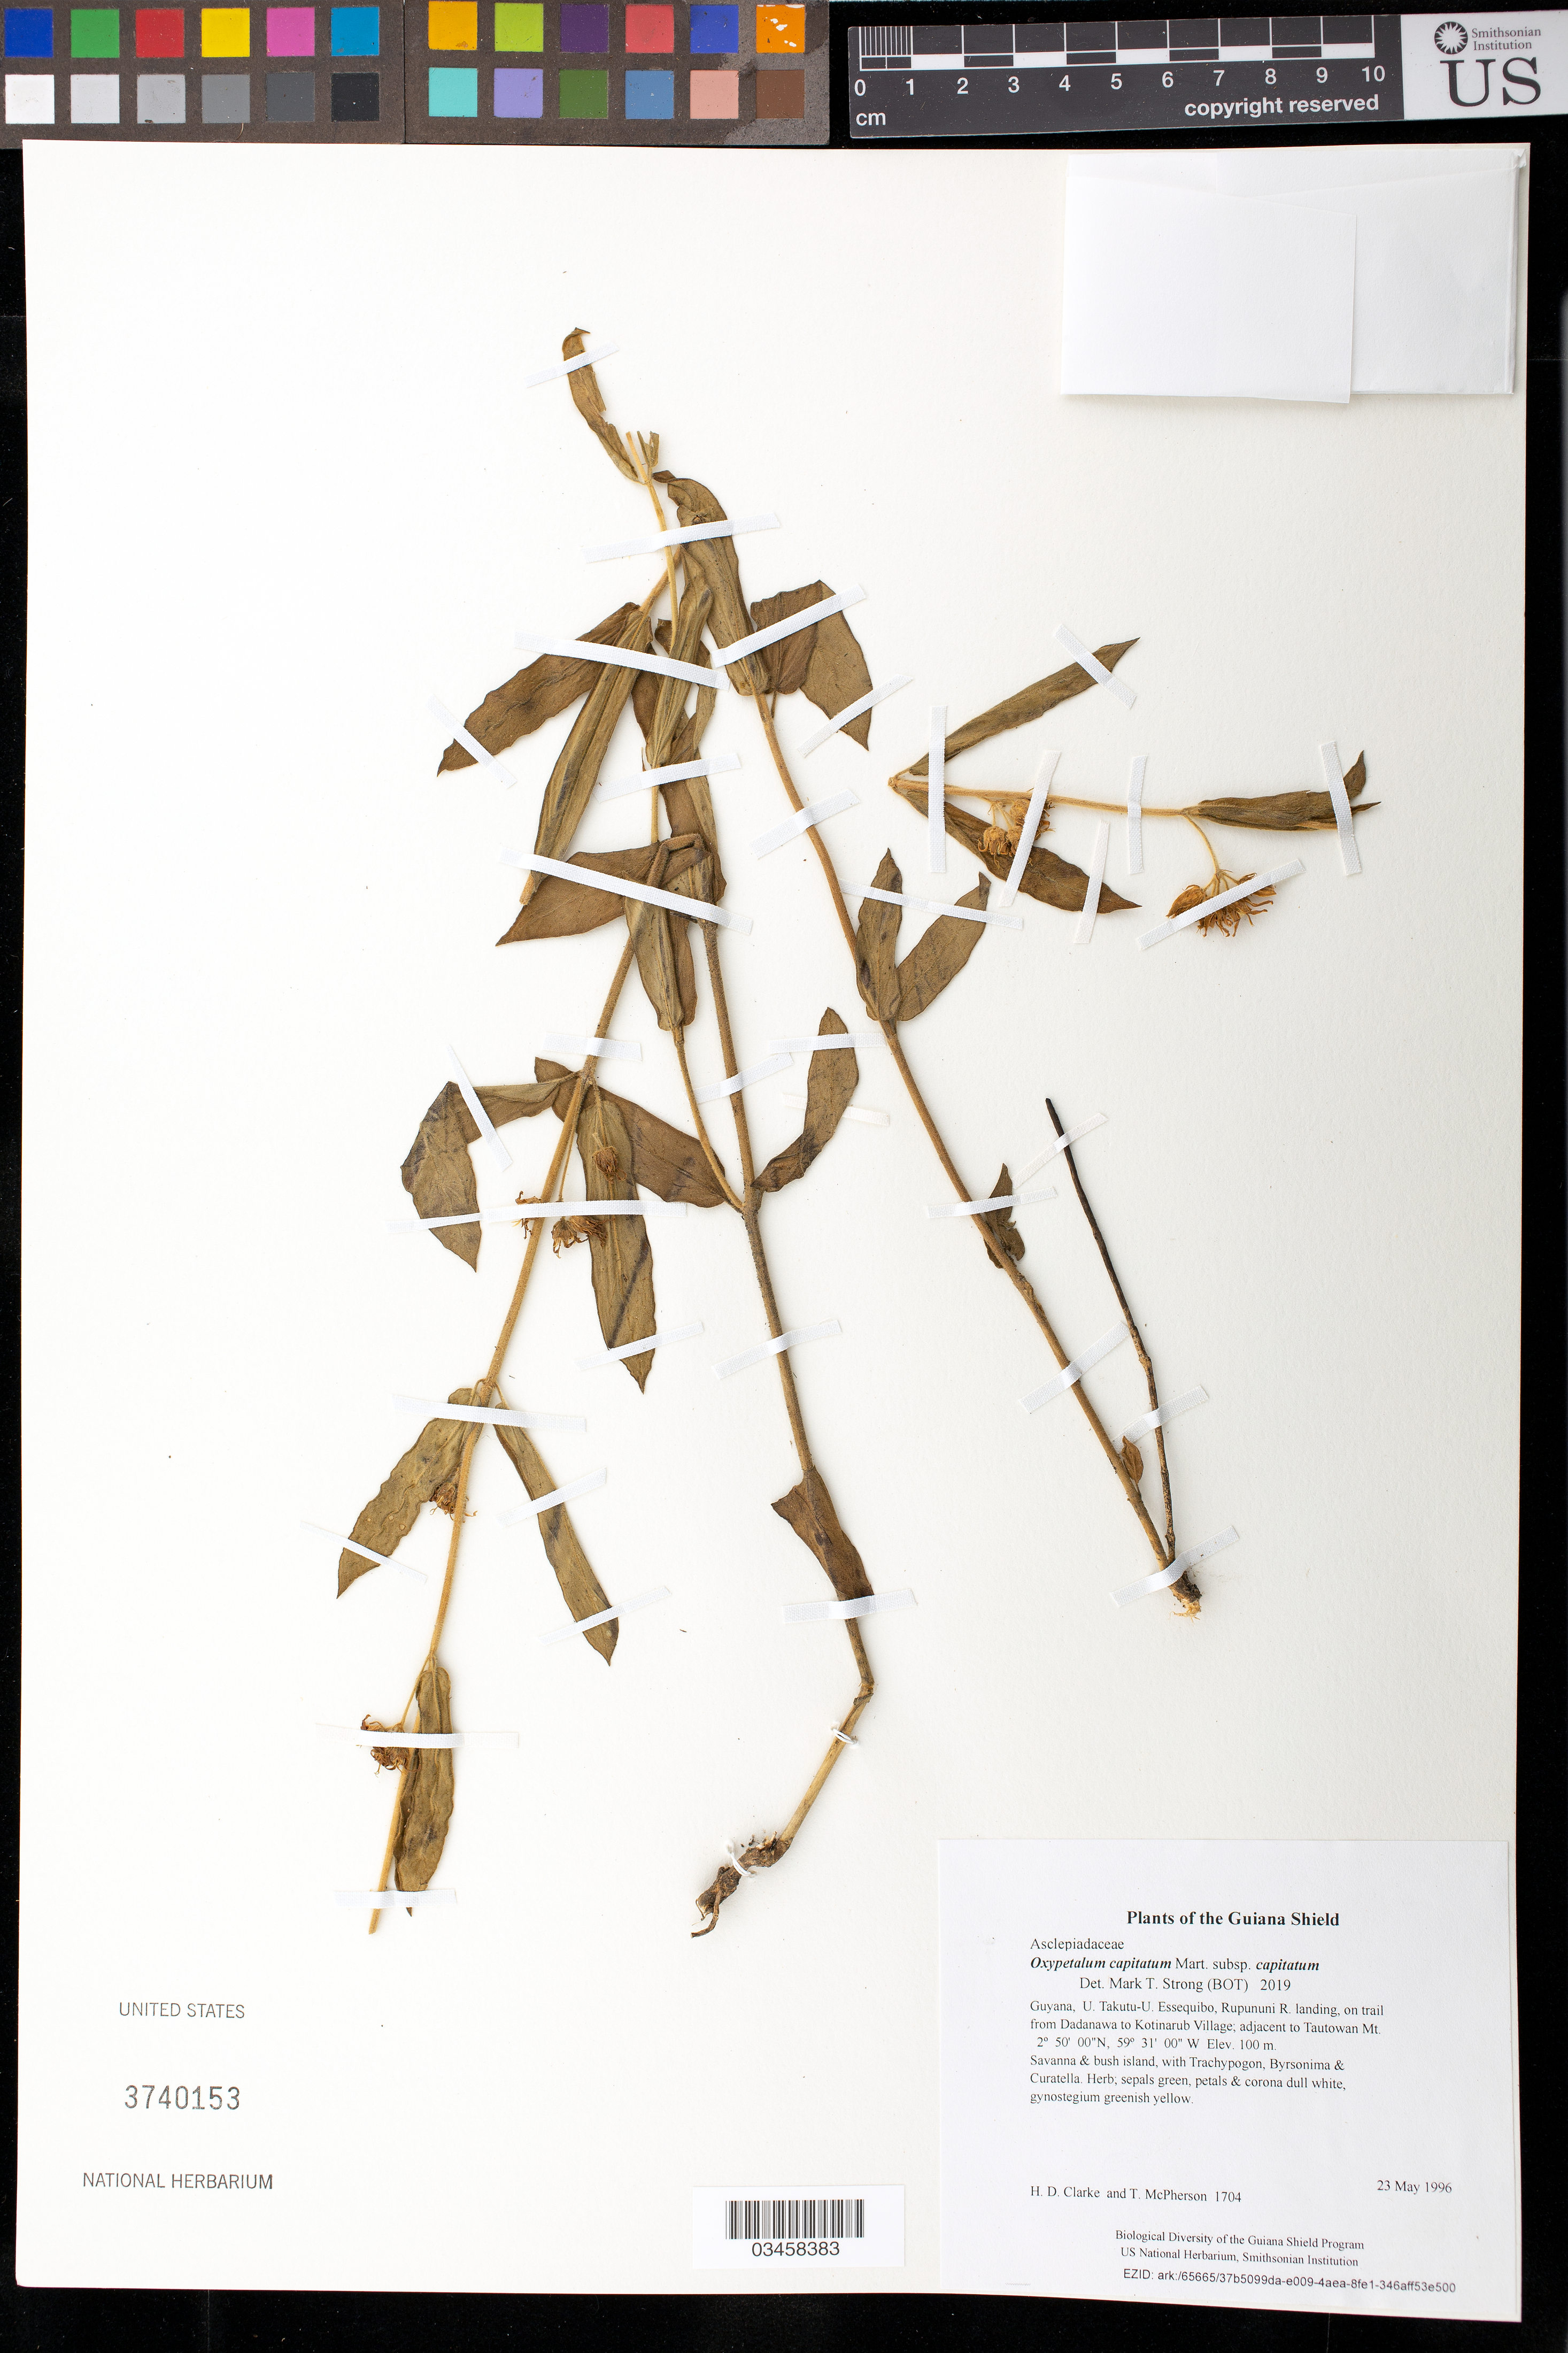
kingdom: Plantae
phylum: Tracheophyta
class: Magnoliopsida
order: Gentianales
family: Apocynaceae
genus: Oxypetalum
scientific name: Oxypetalum capitatum Mart. subsp. capitatum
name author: Mart.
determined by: Strong, Mark T., (BOT), Smithsonian Institution - National Museum of Natural History (UNITED STATES)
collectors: H. D. Clarke & T. McPherson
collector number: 1704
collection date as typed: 23 May 1996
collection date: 1996-05-23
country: Guyana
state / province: U. Takutu-U. Essequibo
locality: Rupununi R. landing, on trail from Dadanawa to Kotinarub Village; adjacent to Tautowan Mt.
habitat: Savanna & bush island, with Trachypogon, Byrsonima & Curatella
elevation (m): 100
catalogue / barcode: US 3740153